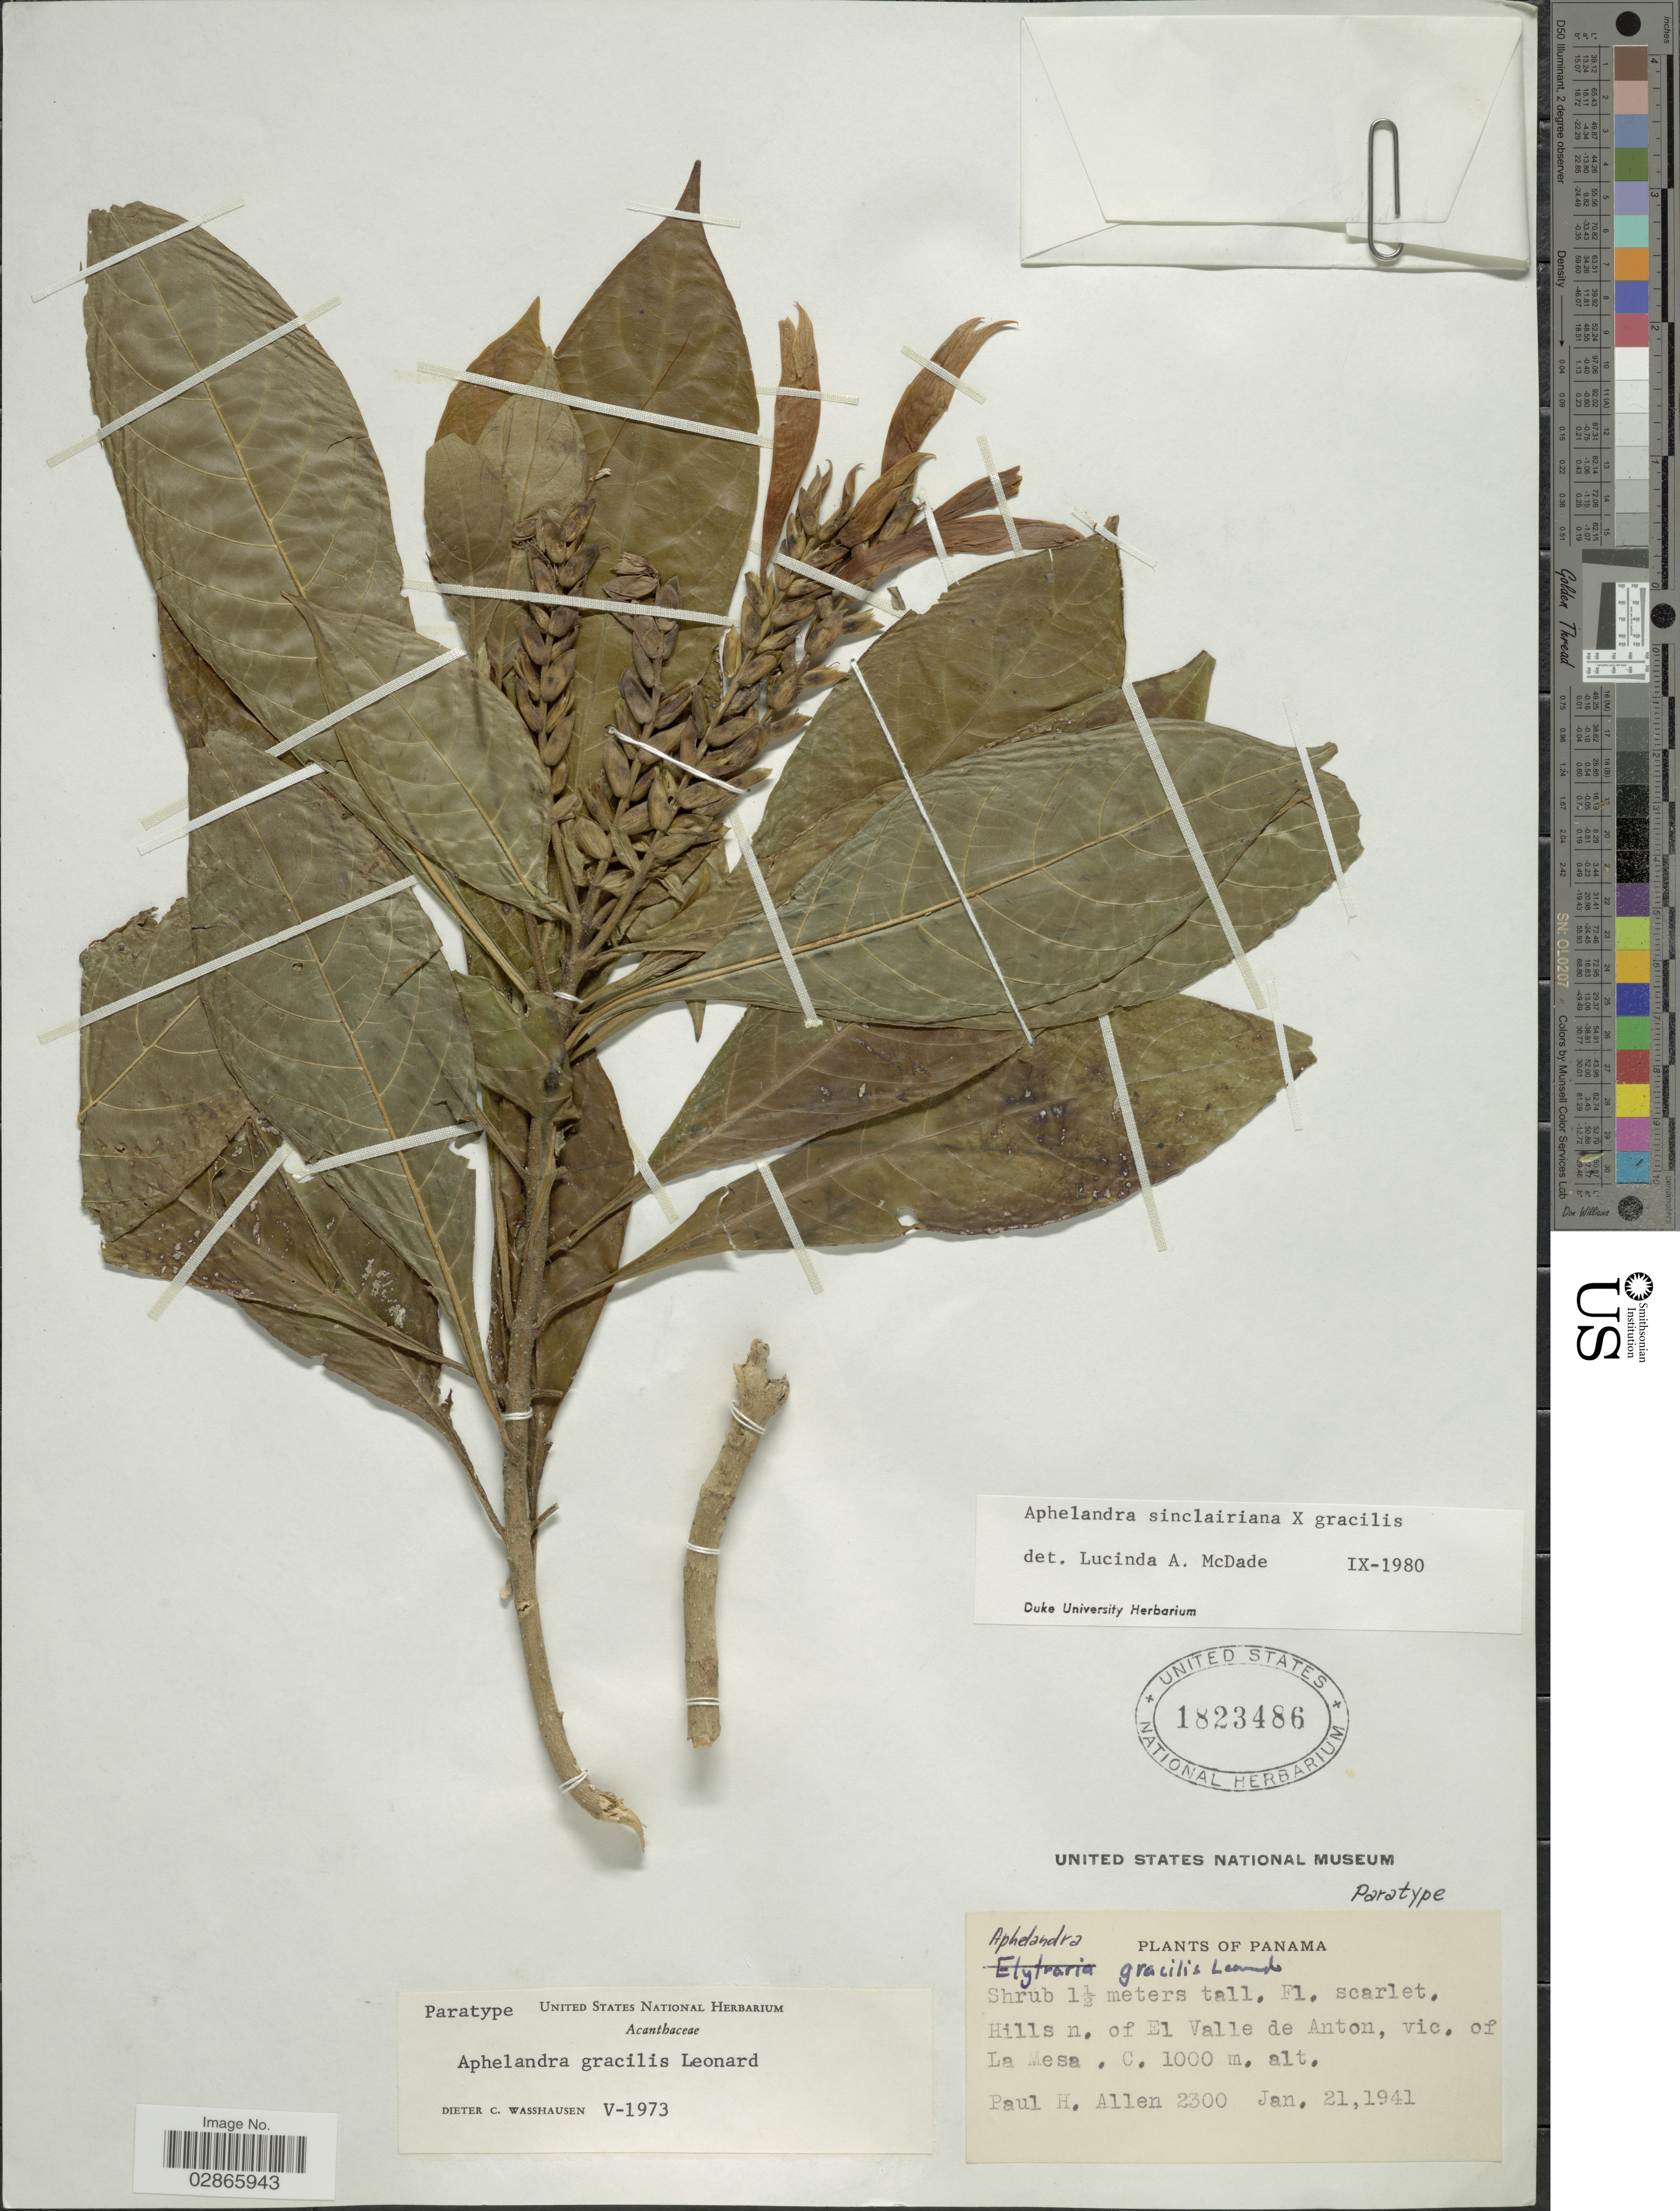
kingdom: Plantae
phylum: Tracheophyta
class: Magnoliopsida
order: Lamiales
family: Acanthaceae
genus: Aphelandra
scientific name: Aphelandra gracilis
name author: Leonard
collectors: P. H. Allen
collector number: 2300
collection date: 1941-01-21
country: Panama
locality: Hills n. of El Valle de Anton, vic. of La Mesa.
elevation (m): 1000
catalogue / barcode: US 1823486